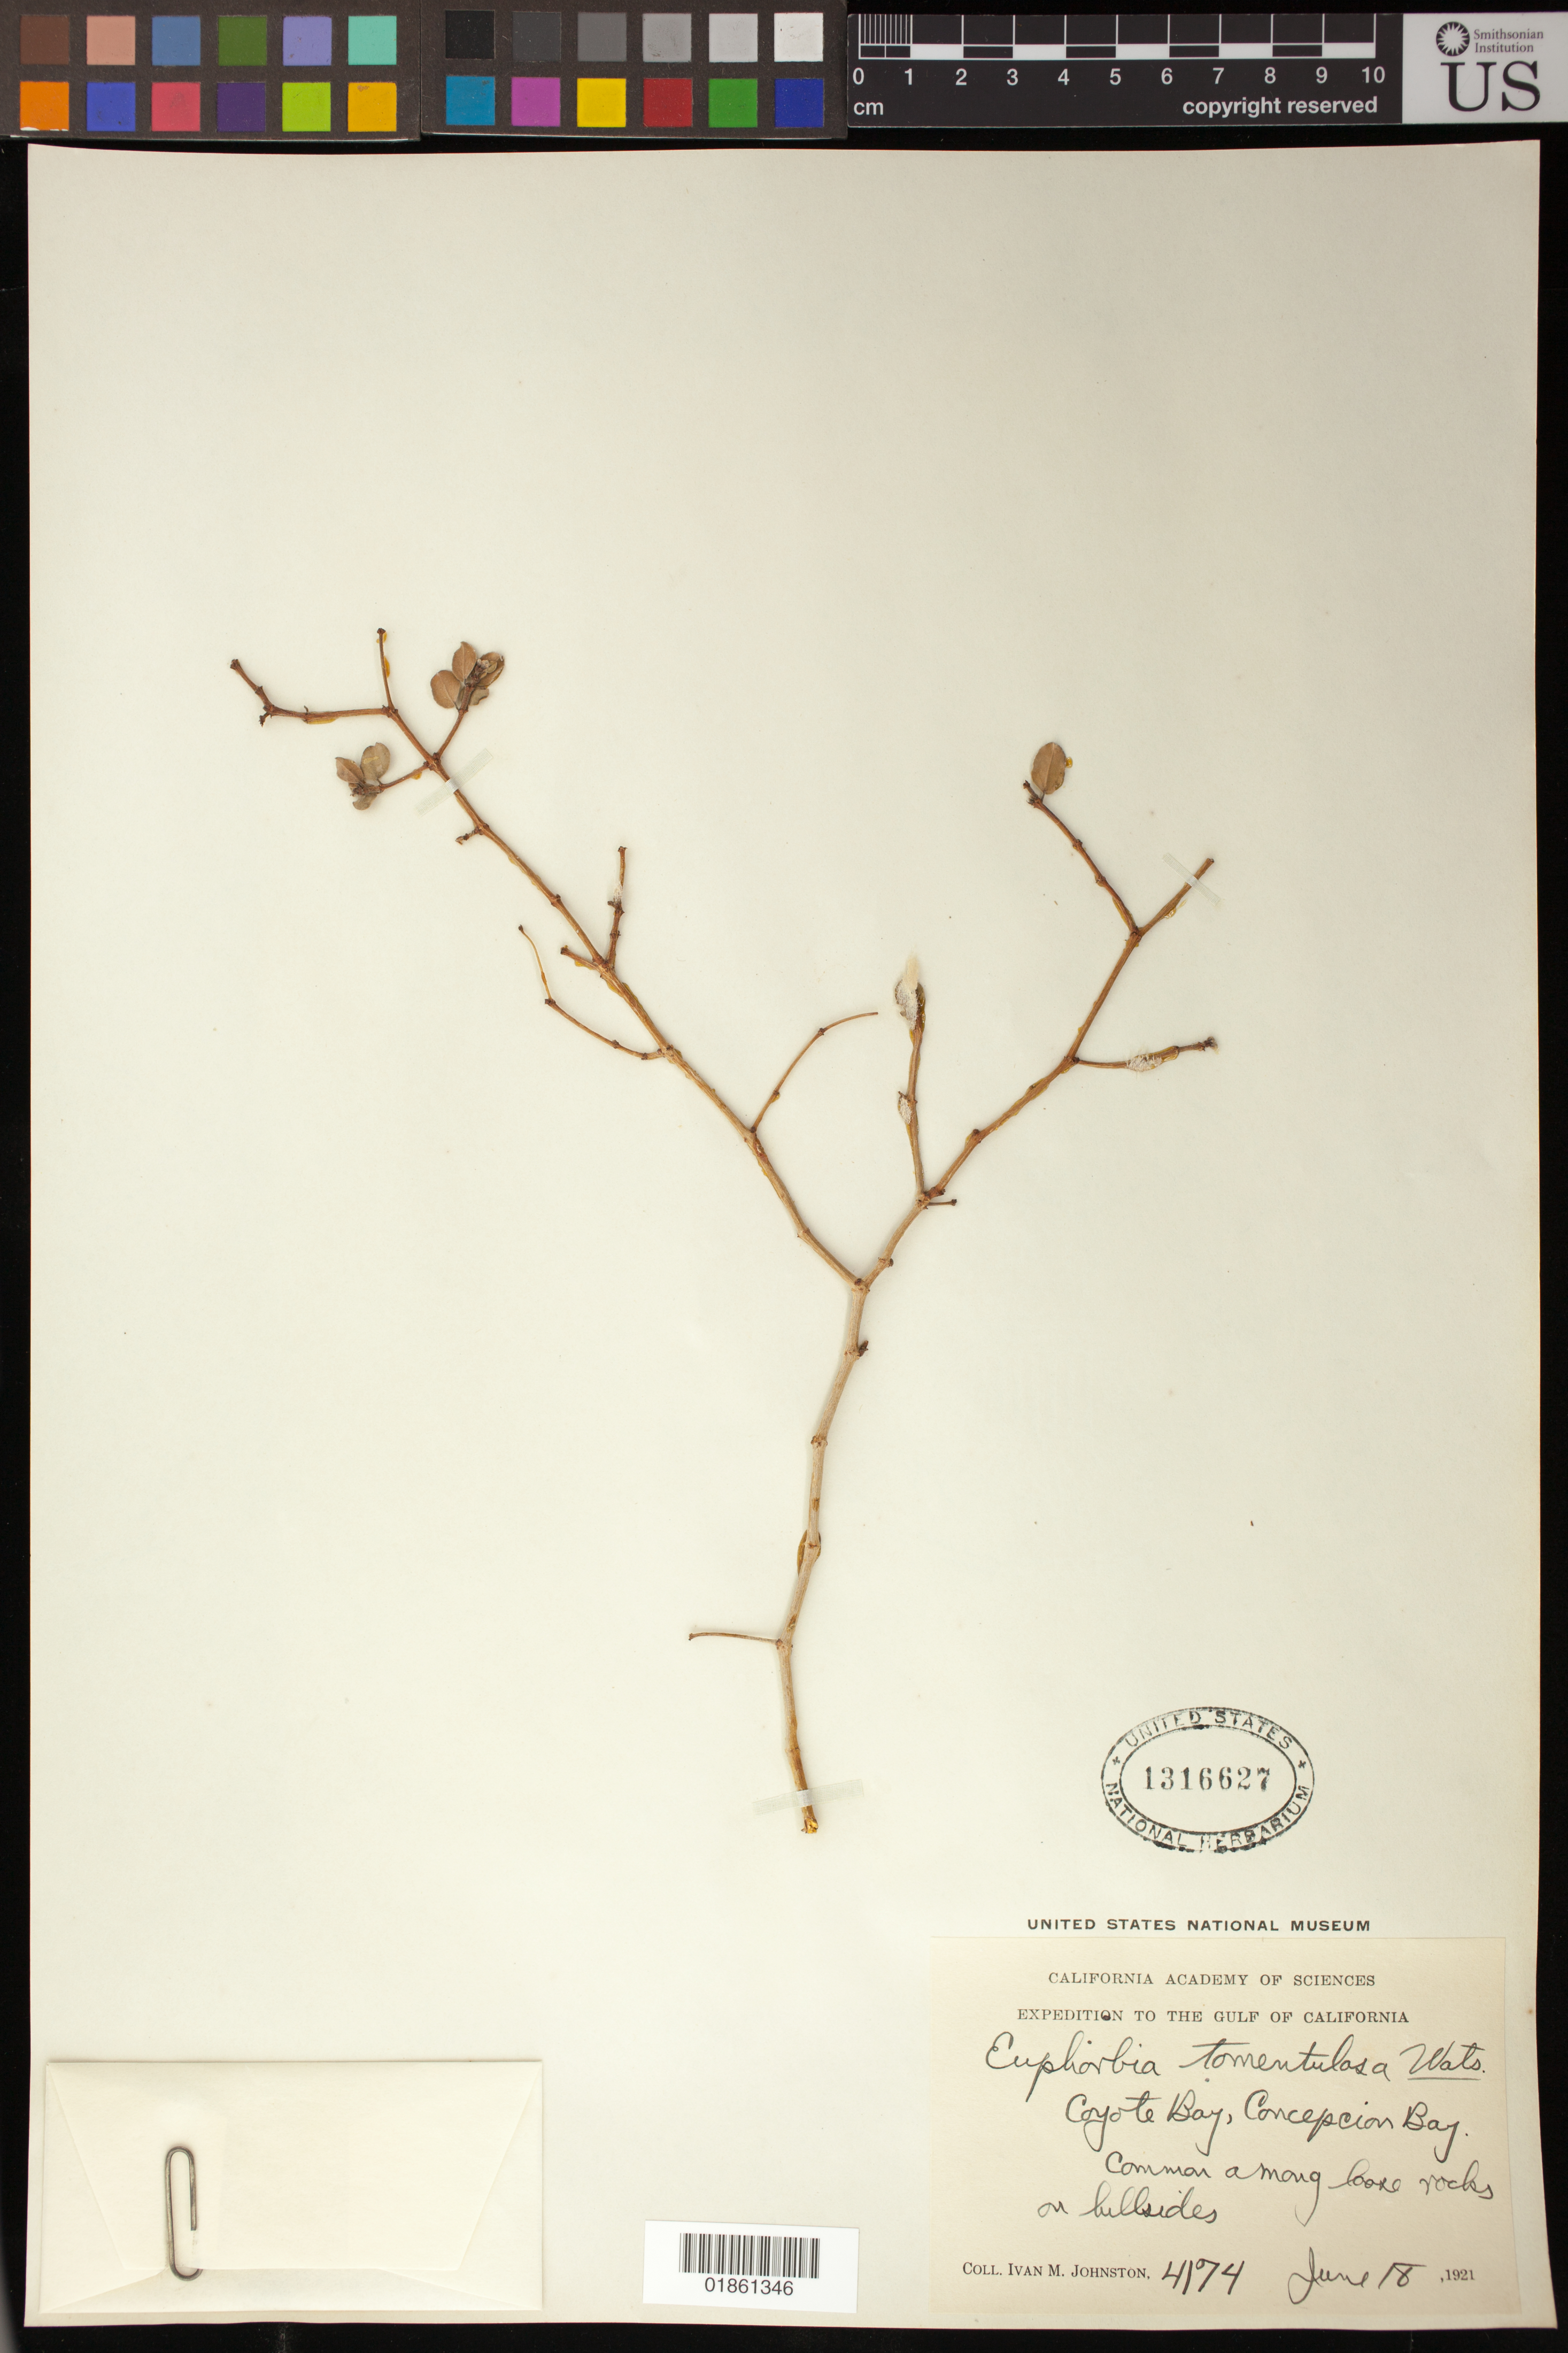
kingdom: Plantae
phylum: Tracheophyta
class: Magnoliopsida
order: Malpighiales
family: Euphorbiaceae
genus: Euphorbia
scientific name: Euphorbia tomentulosa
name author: S. Watson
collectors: I.M. Johnston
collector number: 4174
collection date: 1921-06-18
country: Mexico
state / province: Baja California Sur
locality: Coyote Bay, Concepcion Bay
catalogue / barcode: US 1316627